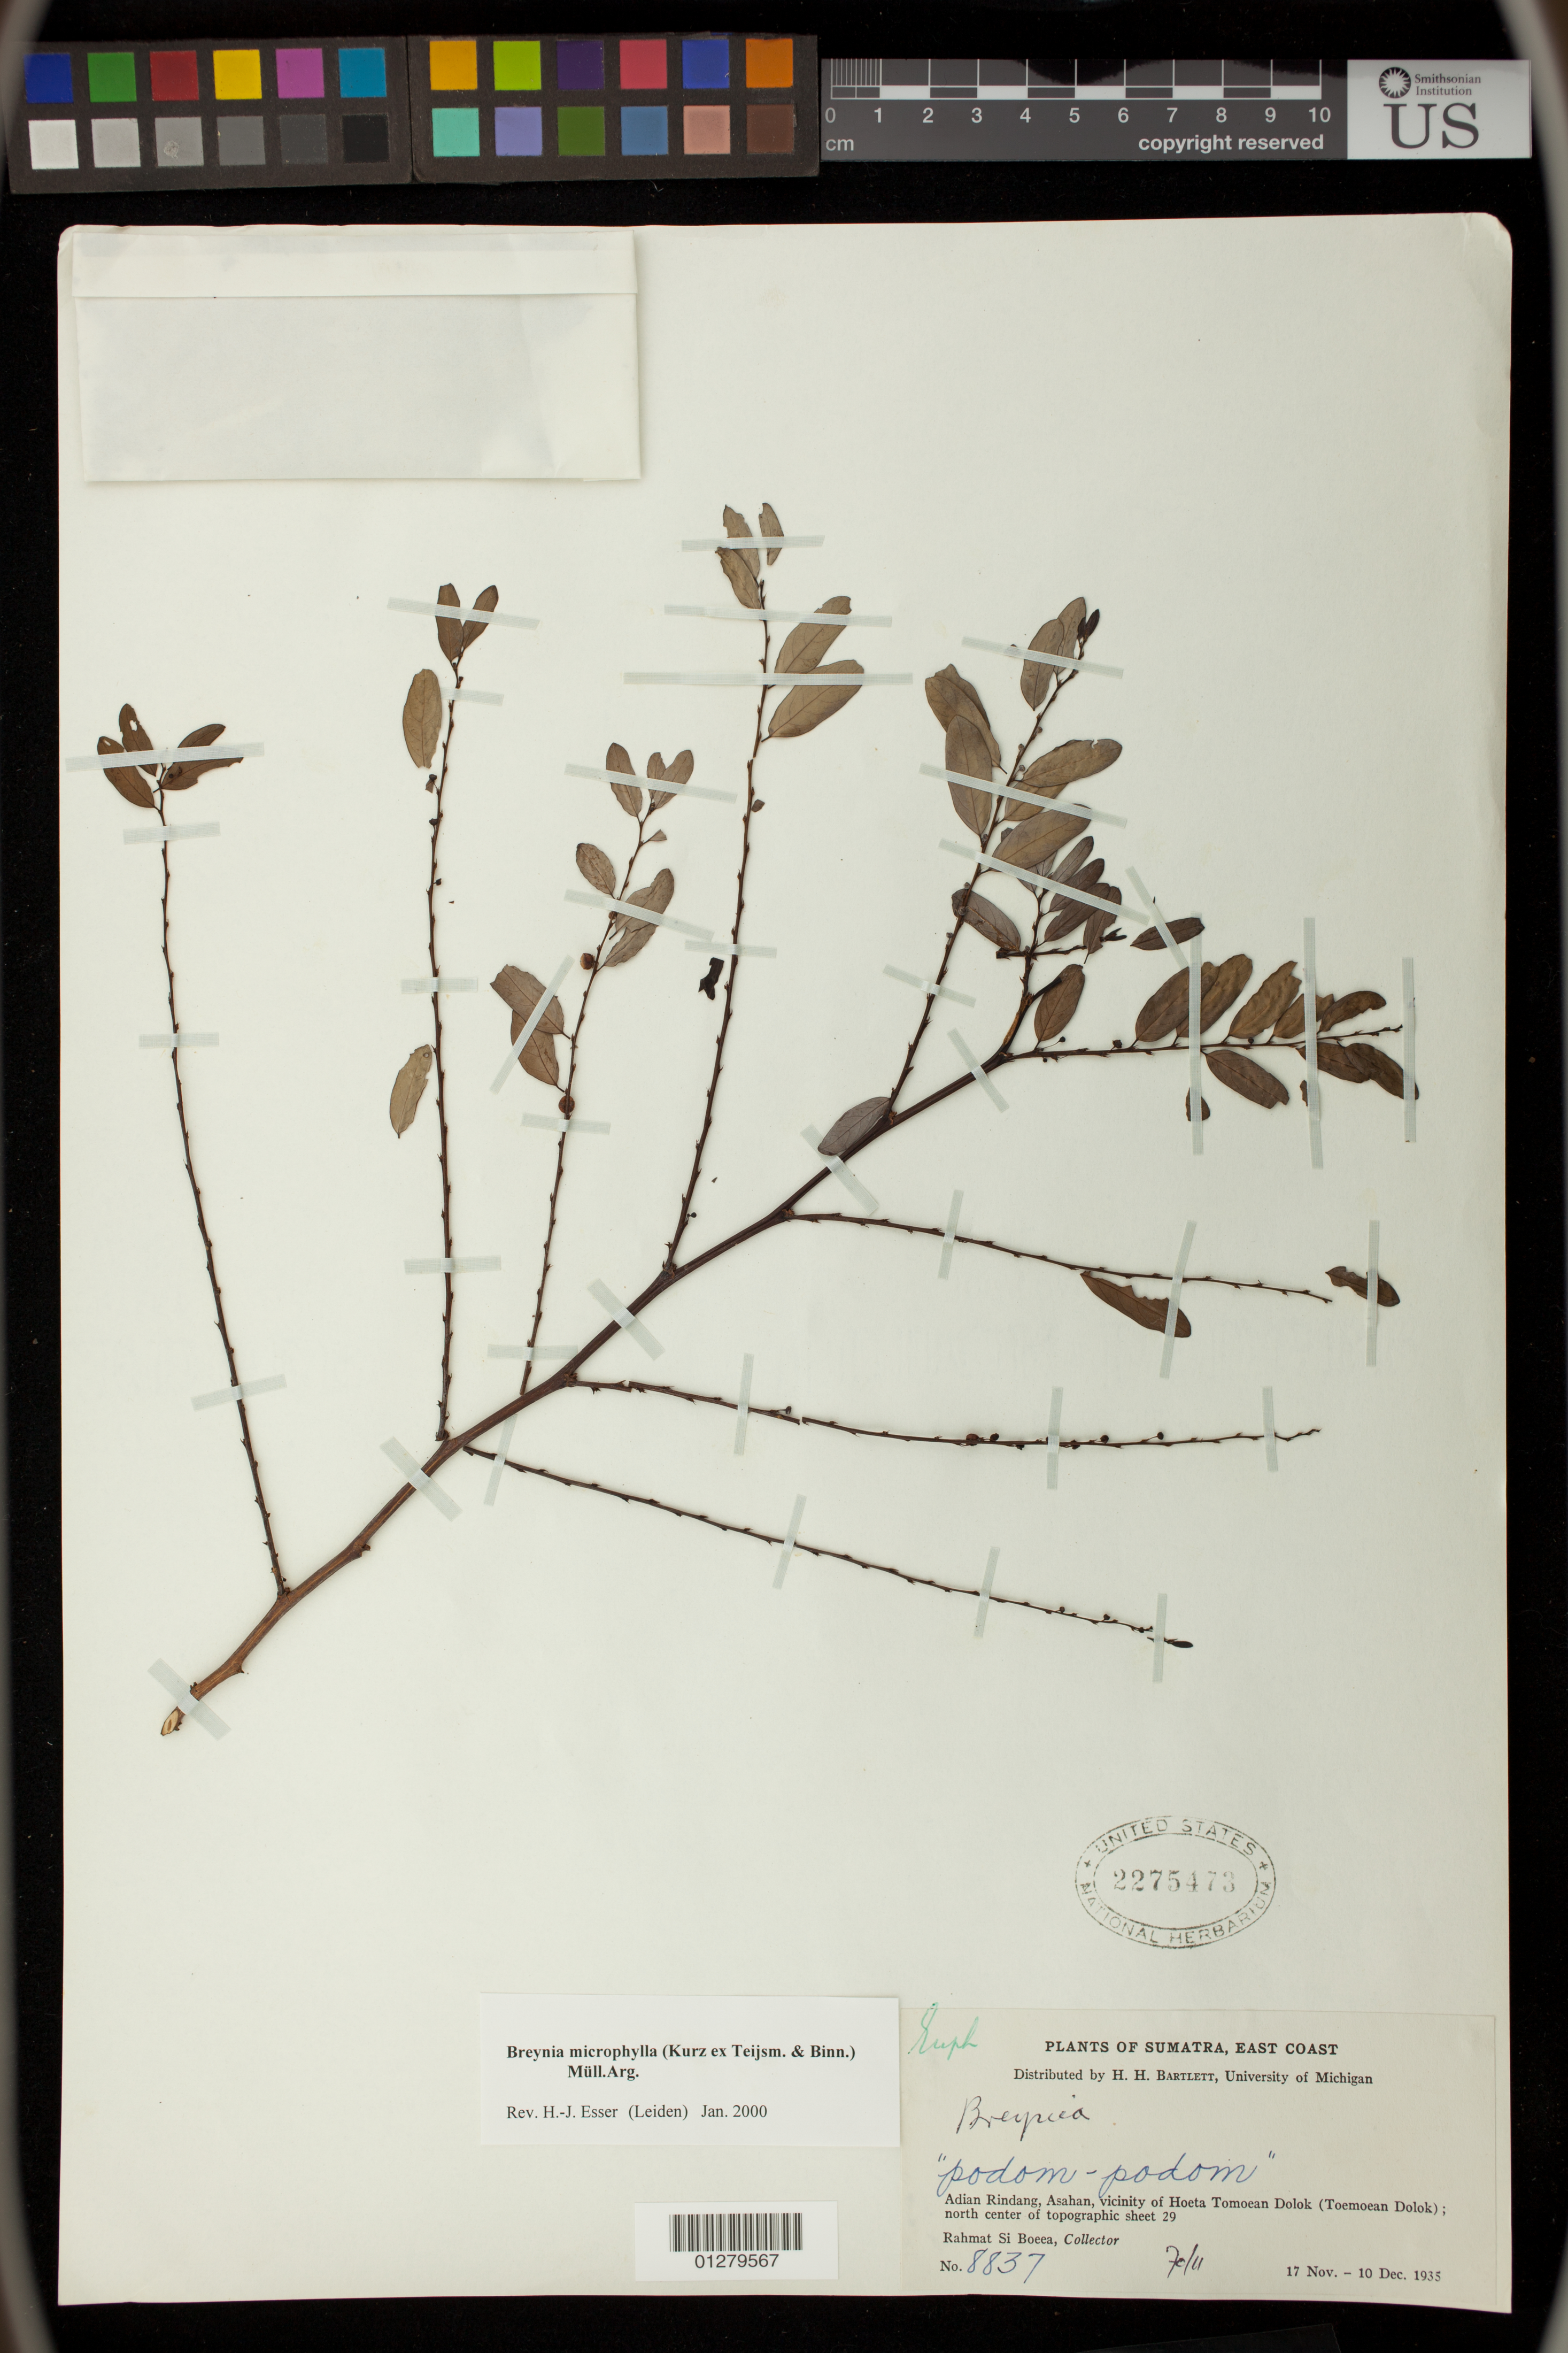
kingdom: Plantae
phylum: Tracheophyta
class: Magnoliopsida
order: Malpighiales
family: Phyllanthaceae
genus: Breynia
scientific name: Breynia microphylla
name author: (Kurz ex Teijsm. & Binn.) Müll. Arg.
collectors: Rahmat Si Boeea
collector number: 8837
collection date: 1935-11-17/1935-12-10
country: Indonesia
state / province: Sumatra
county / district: Sumatera Utara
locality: Aidan Rindand, Asahan, vicinity of Hoeta Tomoean Dolok,North center of topographic sheet 29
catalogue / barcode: US 2275473